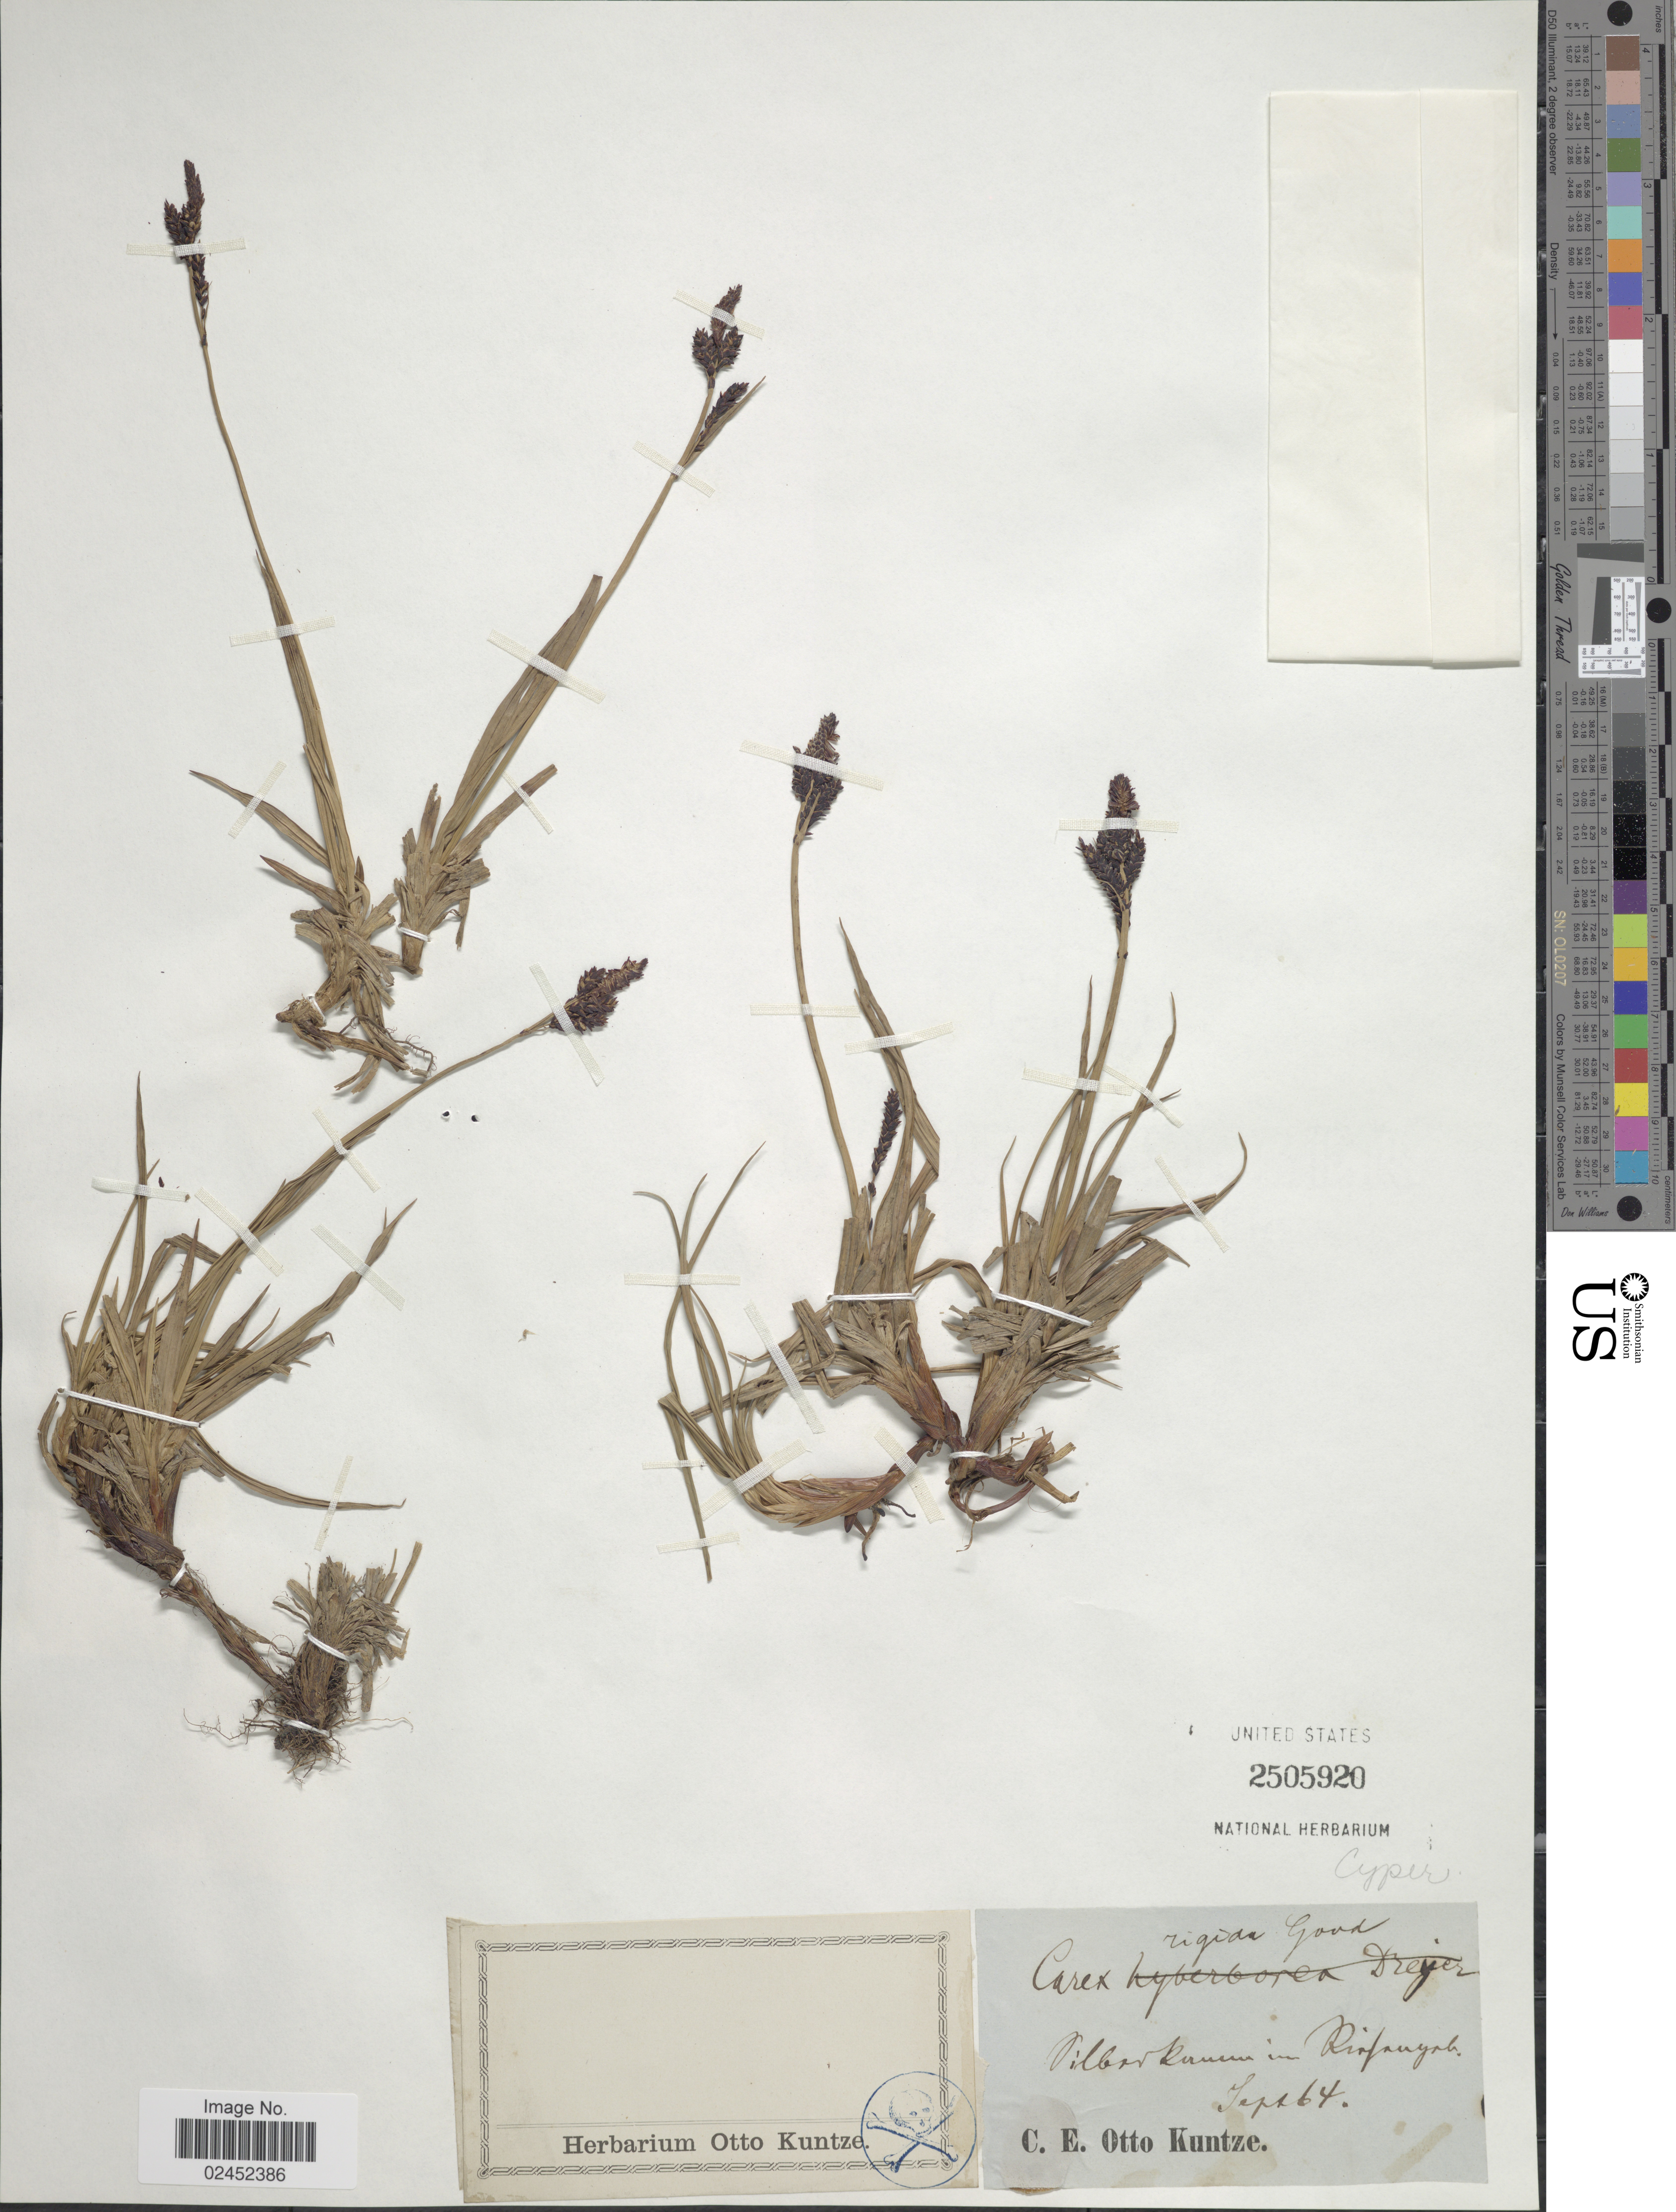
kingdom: Plantae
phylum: Tracheophyta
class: Liliopsida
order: Poales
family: Cyperaceae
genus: Carex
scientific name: Carex dacica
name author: Heuff.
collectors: C.E.O. Kuntze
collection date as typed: Transcribed d/m/y: /9/64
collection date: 1864-09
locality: Vilb [illegible text] im Ri [illegible text]. [interpreted]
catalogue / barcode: US 2505920